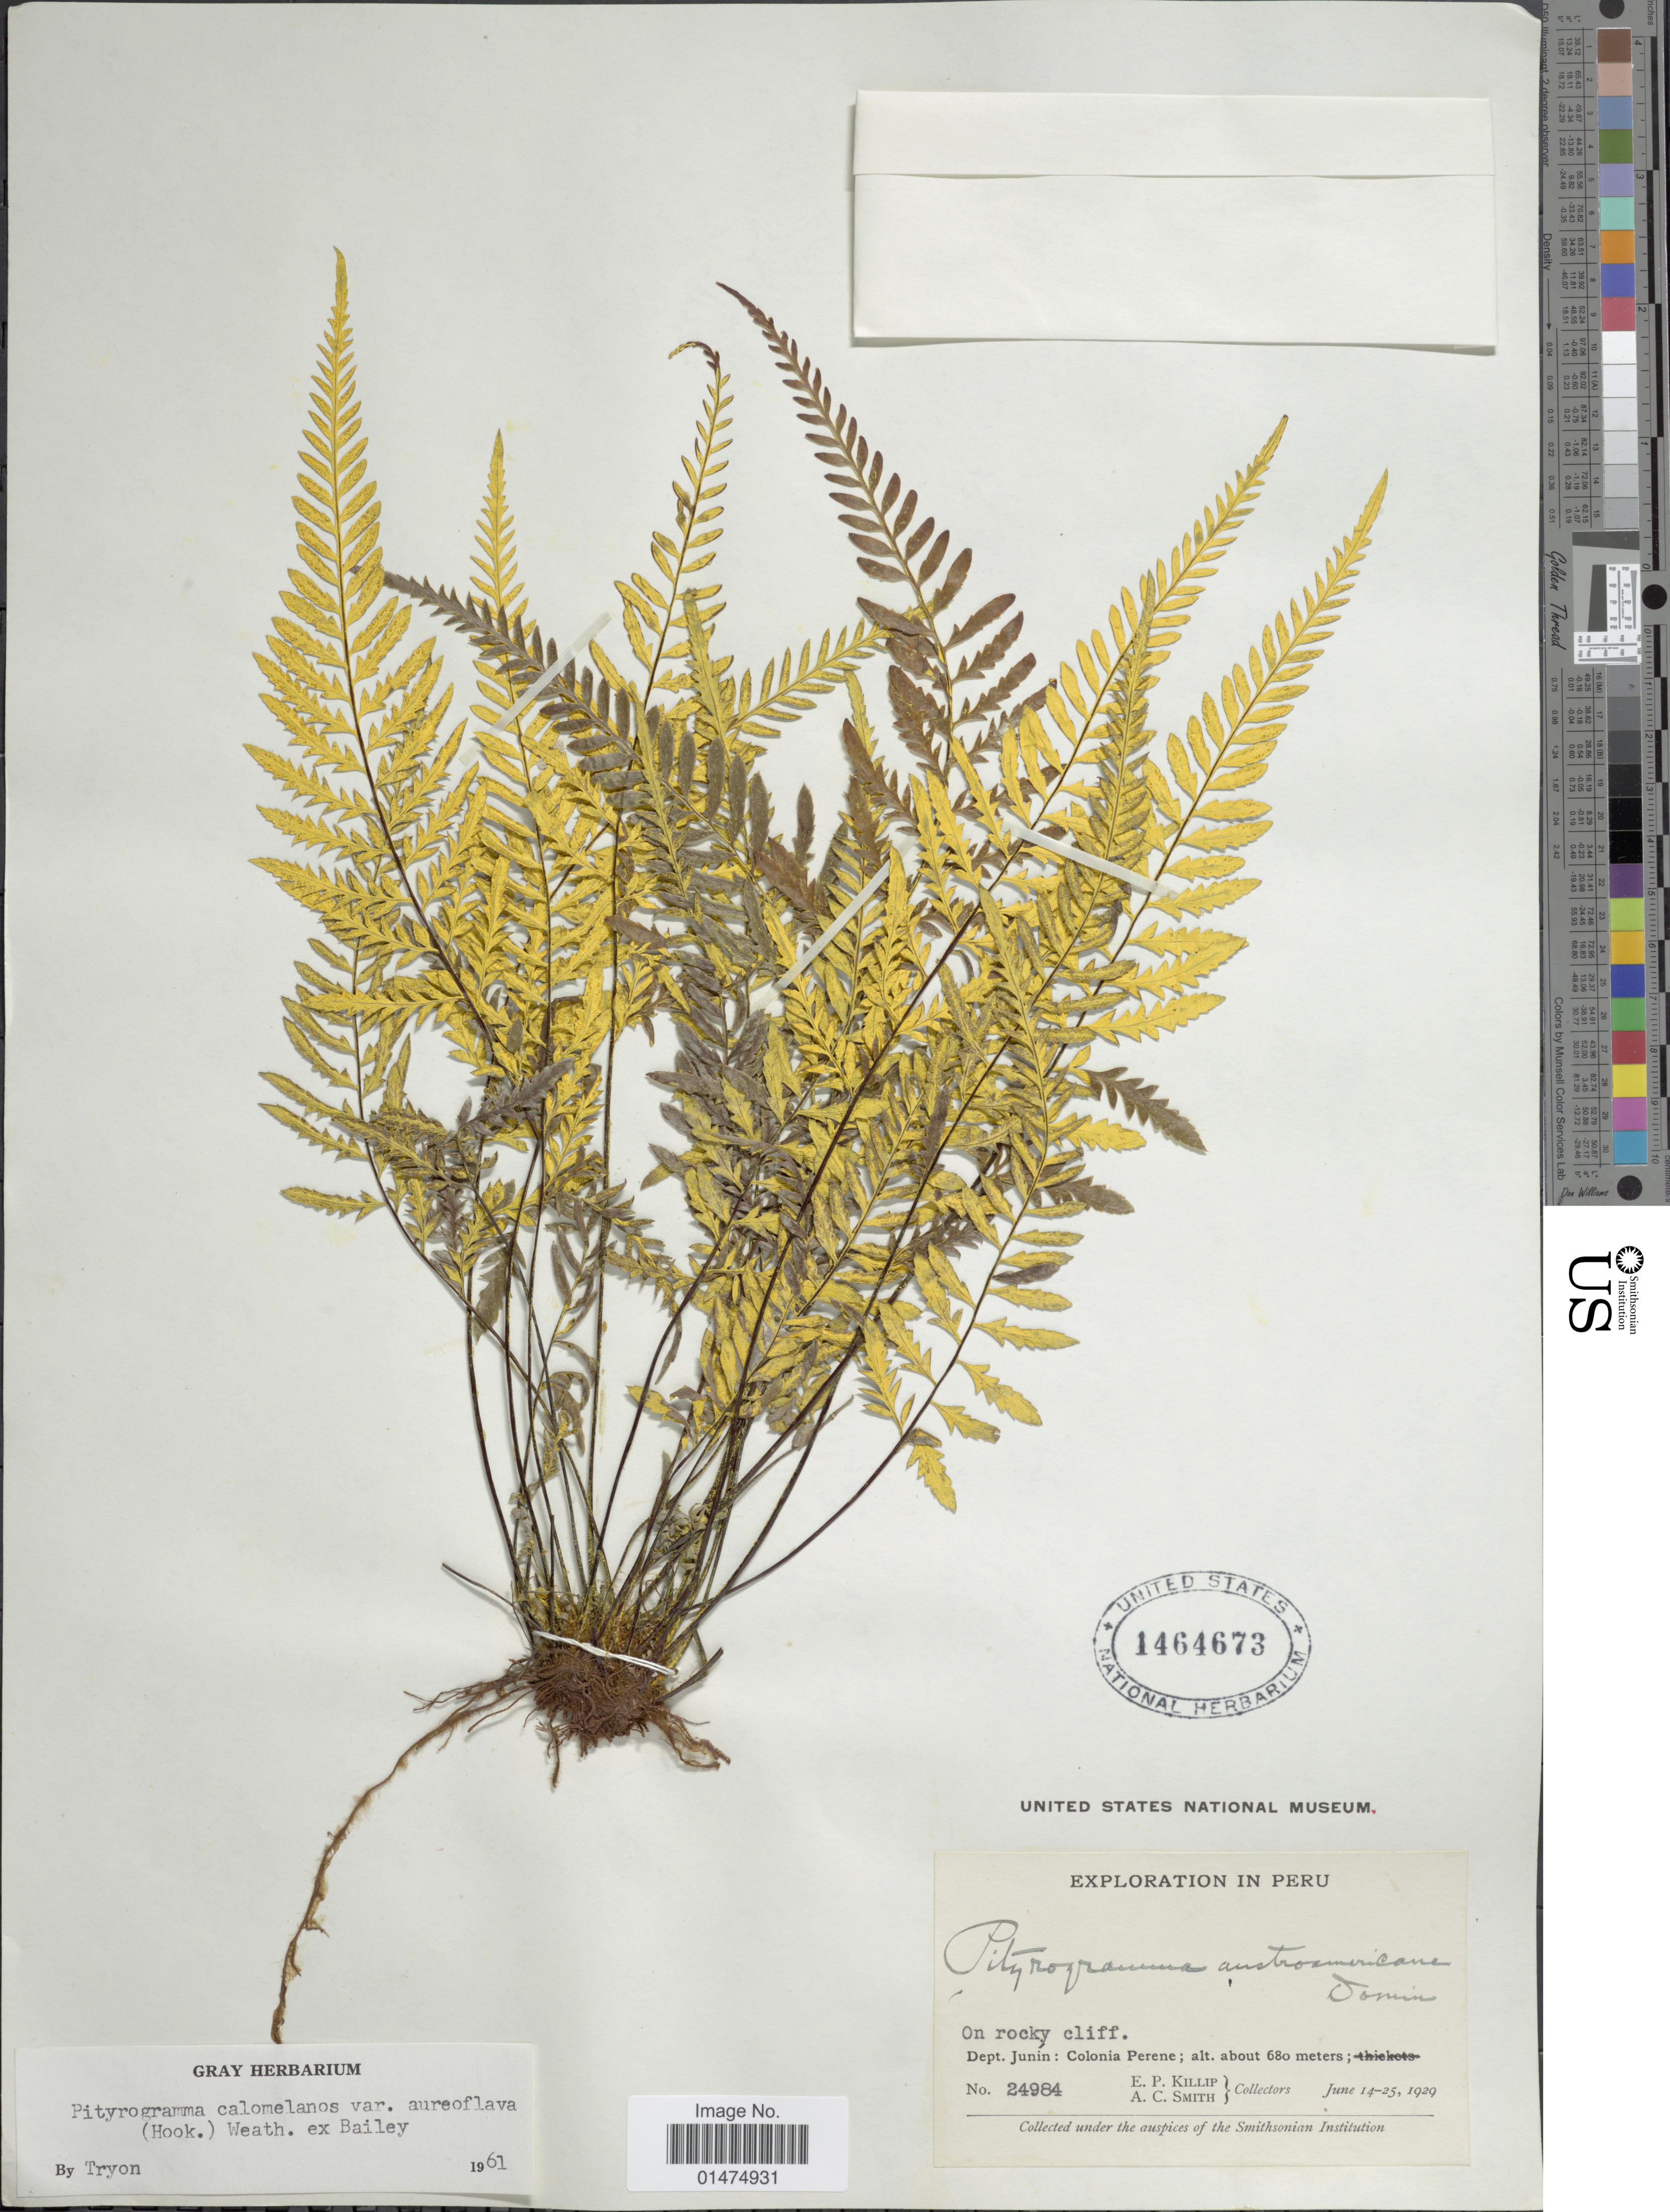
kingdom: Plantae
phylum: Tracheophyta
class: Polypodiopsida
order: Polypodiales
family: Pteridaceae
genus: Pityrogramma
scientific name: Pityrogramma calomelanos var. aureoflava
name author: (Hook.) Weath. ex L.H. Bailey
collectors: E. P. Killip & A. C. Smith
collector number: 24984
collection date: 1929-06-14/1929-06-25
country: Peru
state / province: Junín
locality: Dep, Junin: Colonia Perence.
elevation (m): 680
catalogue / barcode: US 1464673